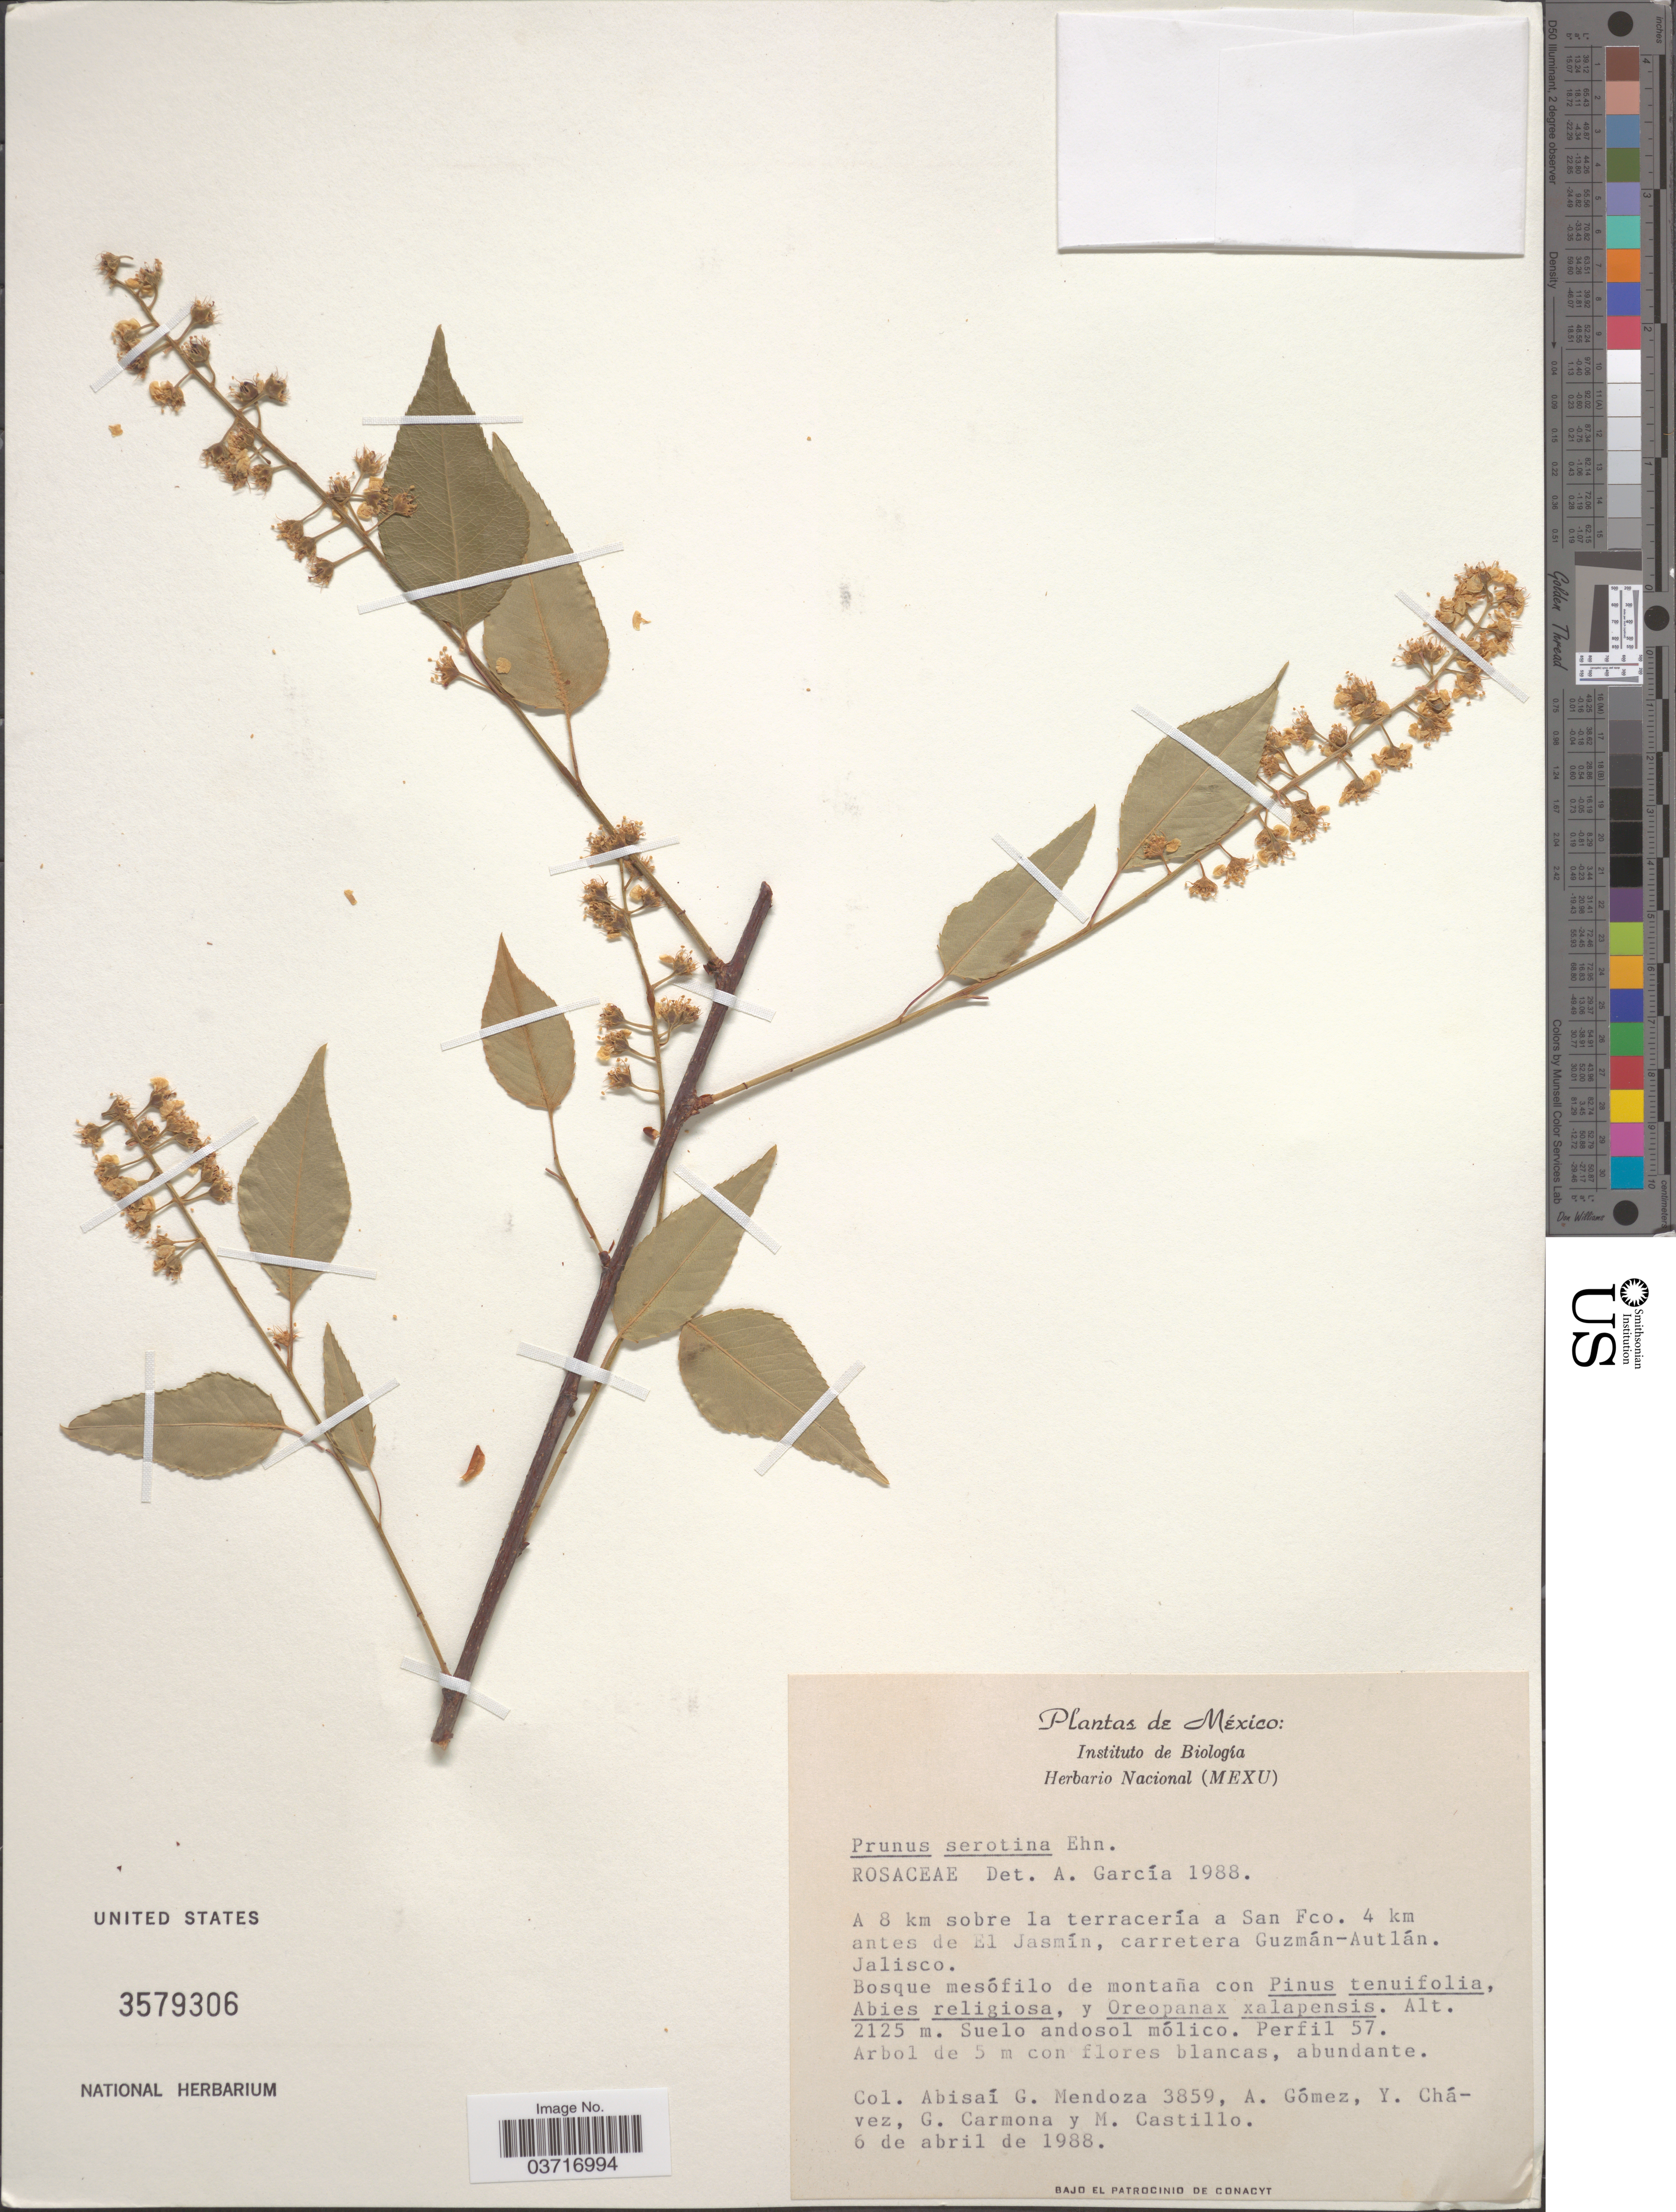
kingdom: Plantae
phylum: Tracheophyta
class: Magnoliopsida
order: Rosales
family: Rosaceae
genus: Prunus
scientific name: Prunus serotina subsp. serotina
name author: Ehrh.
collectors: A. García-Mendoza, A. Gómez, Y. Chávez, G. Carmona & M. Castillo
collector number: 3859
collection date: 1988-04-06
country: Mexico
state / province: Jalisco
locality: A 8 km sobre la terracería a San Fco. 4 km antes de El Jasmín, carretera Guzmán-Autlán.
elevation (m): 2125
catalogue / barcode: US 3579306